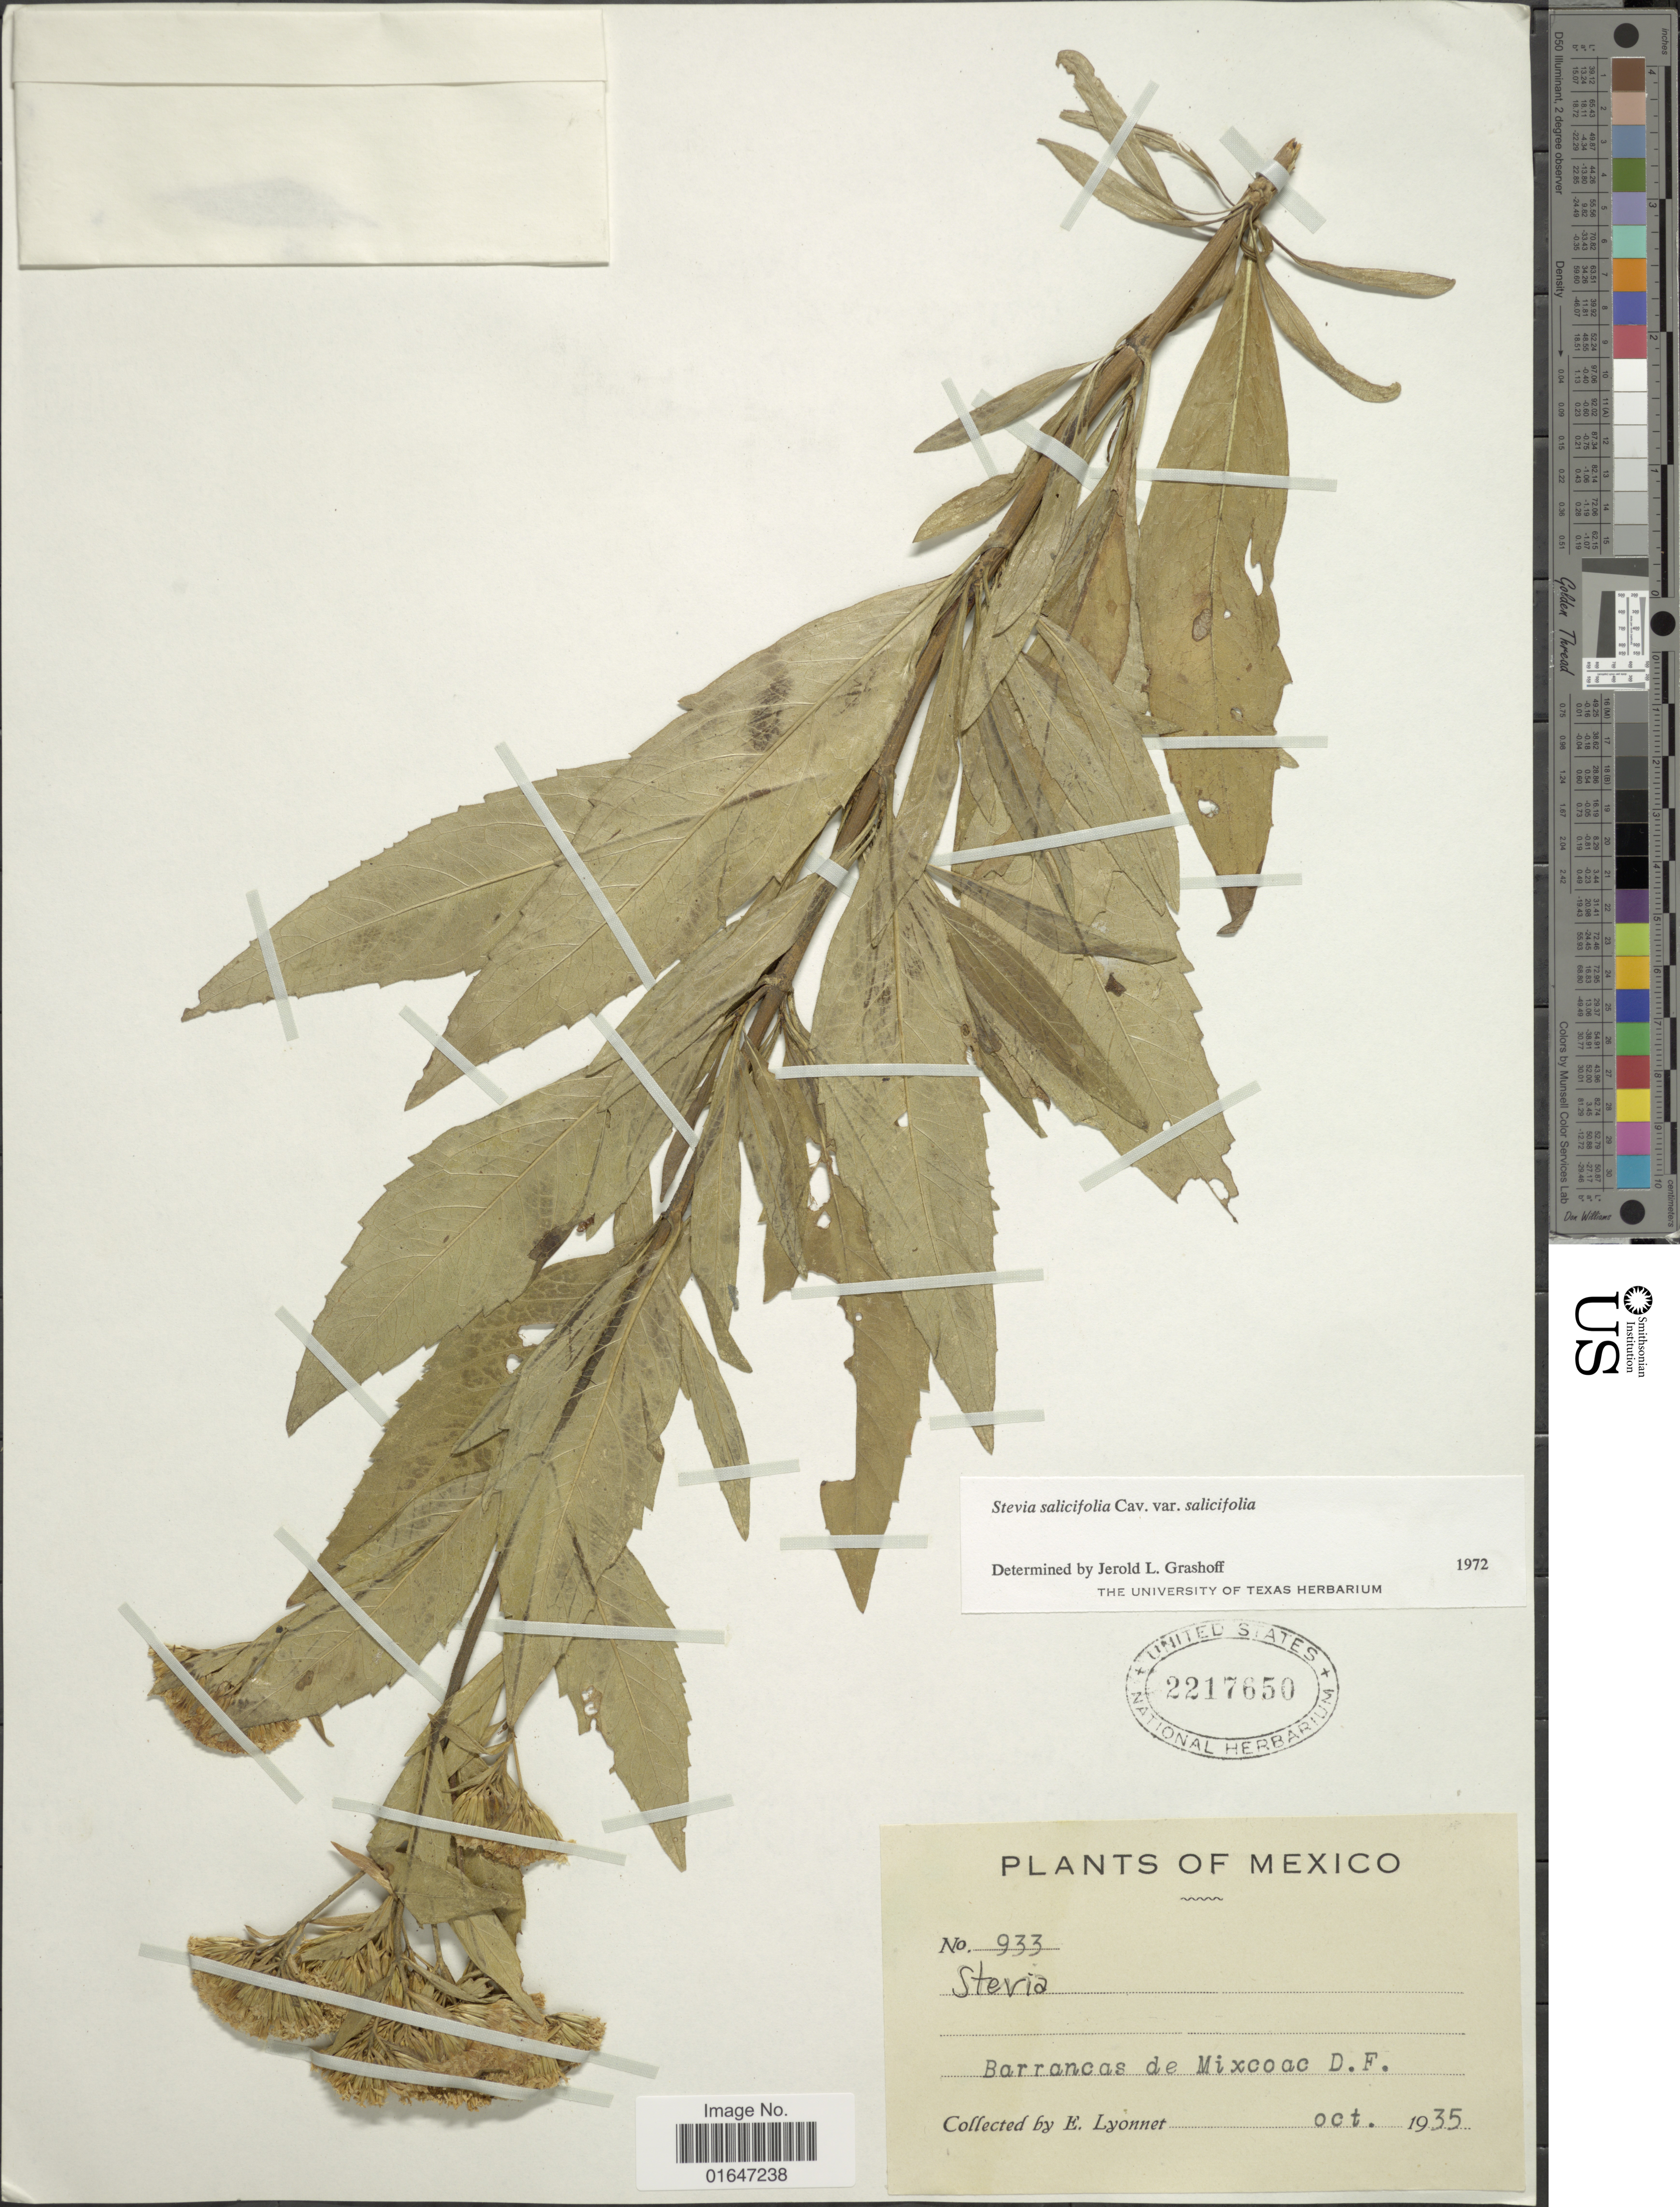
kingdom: Plantae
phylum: Tracheophyta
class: Magnoliopsida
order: Asterales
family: Asteraceae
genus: Stevia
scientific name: Stevia salicifolia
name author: Cav.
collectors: E. Lyonnet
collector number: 933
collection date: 1935-10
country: Mexico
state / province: Distrito Federal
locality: Barrancas de Mixcoac D. F.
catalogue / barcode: US 2217650